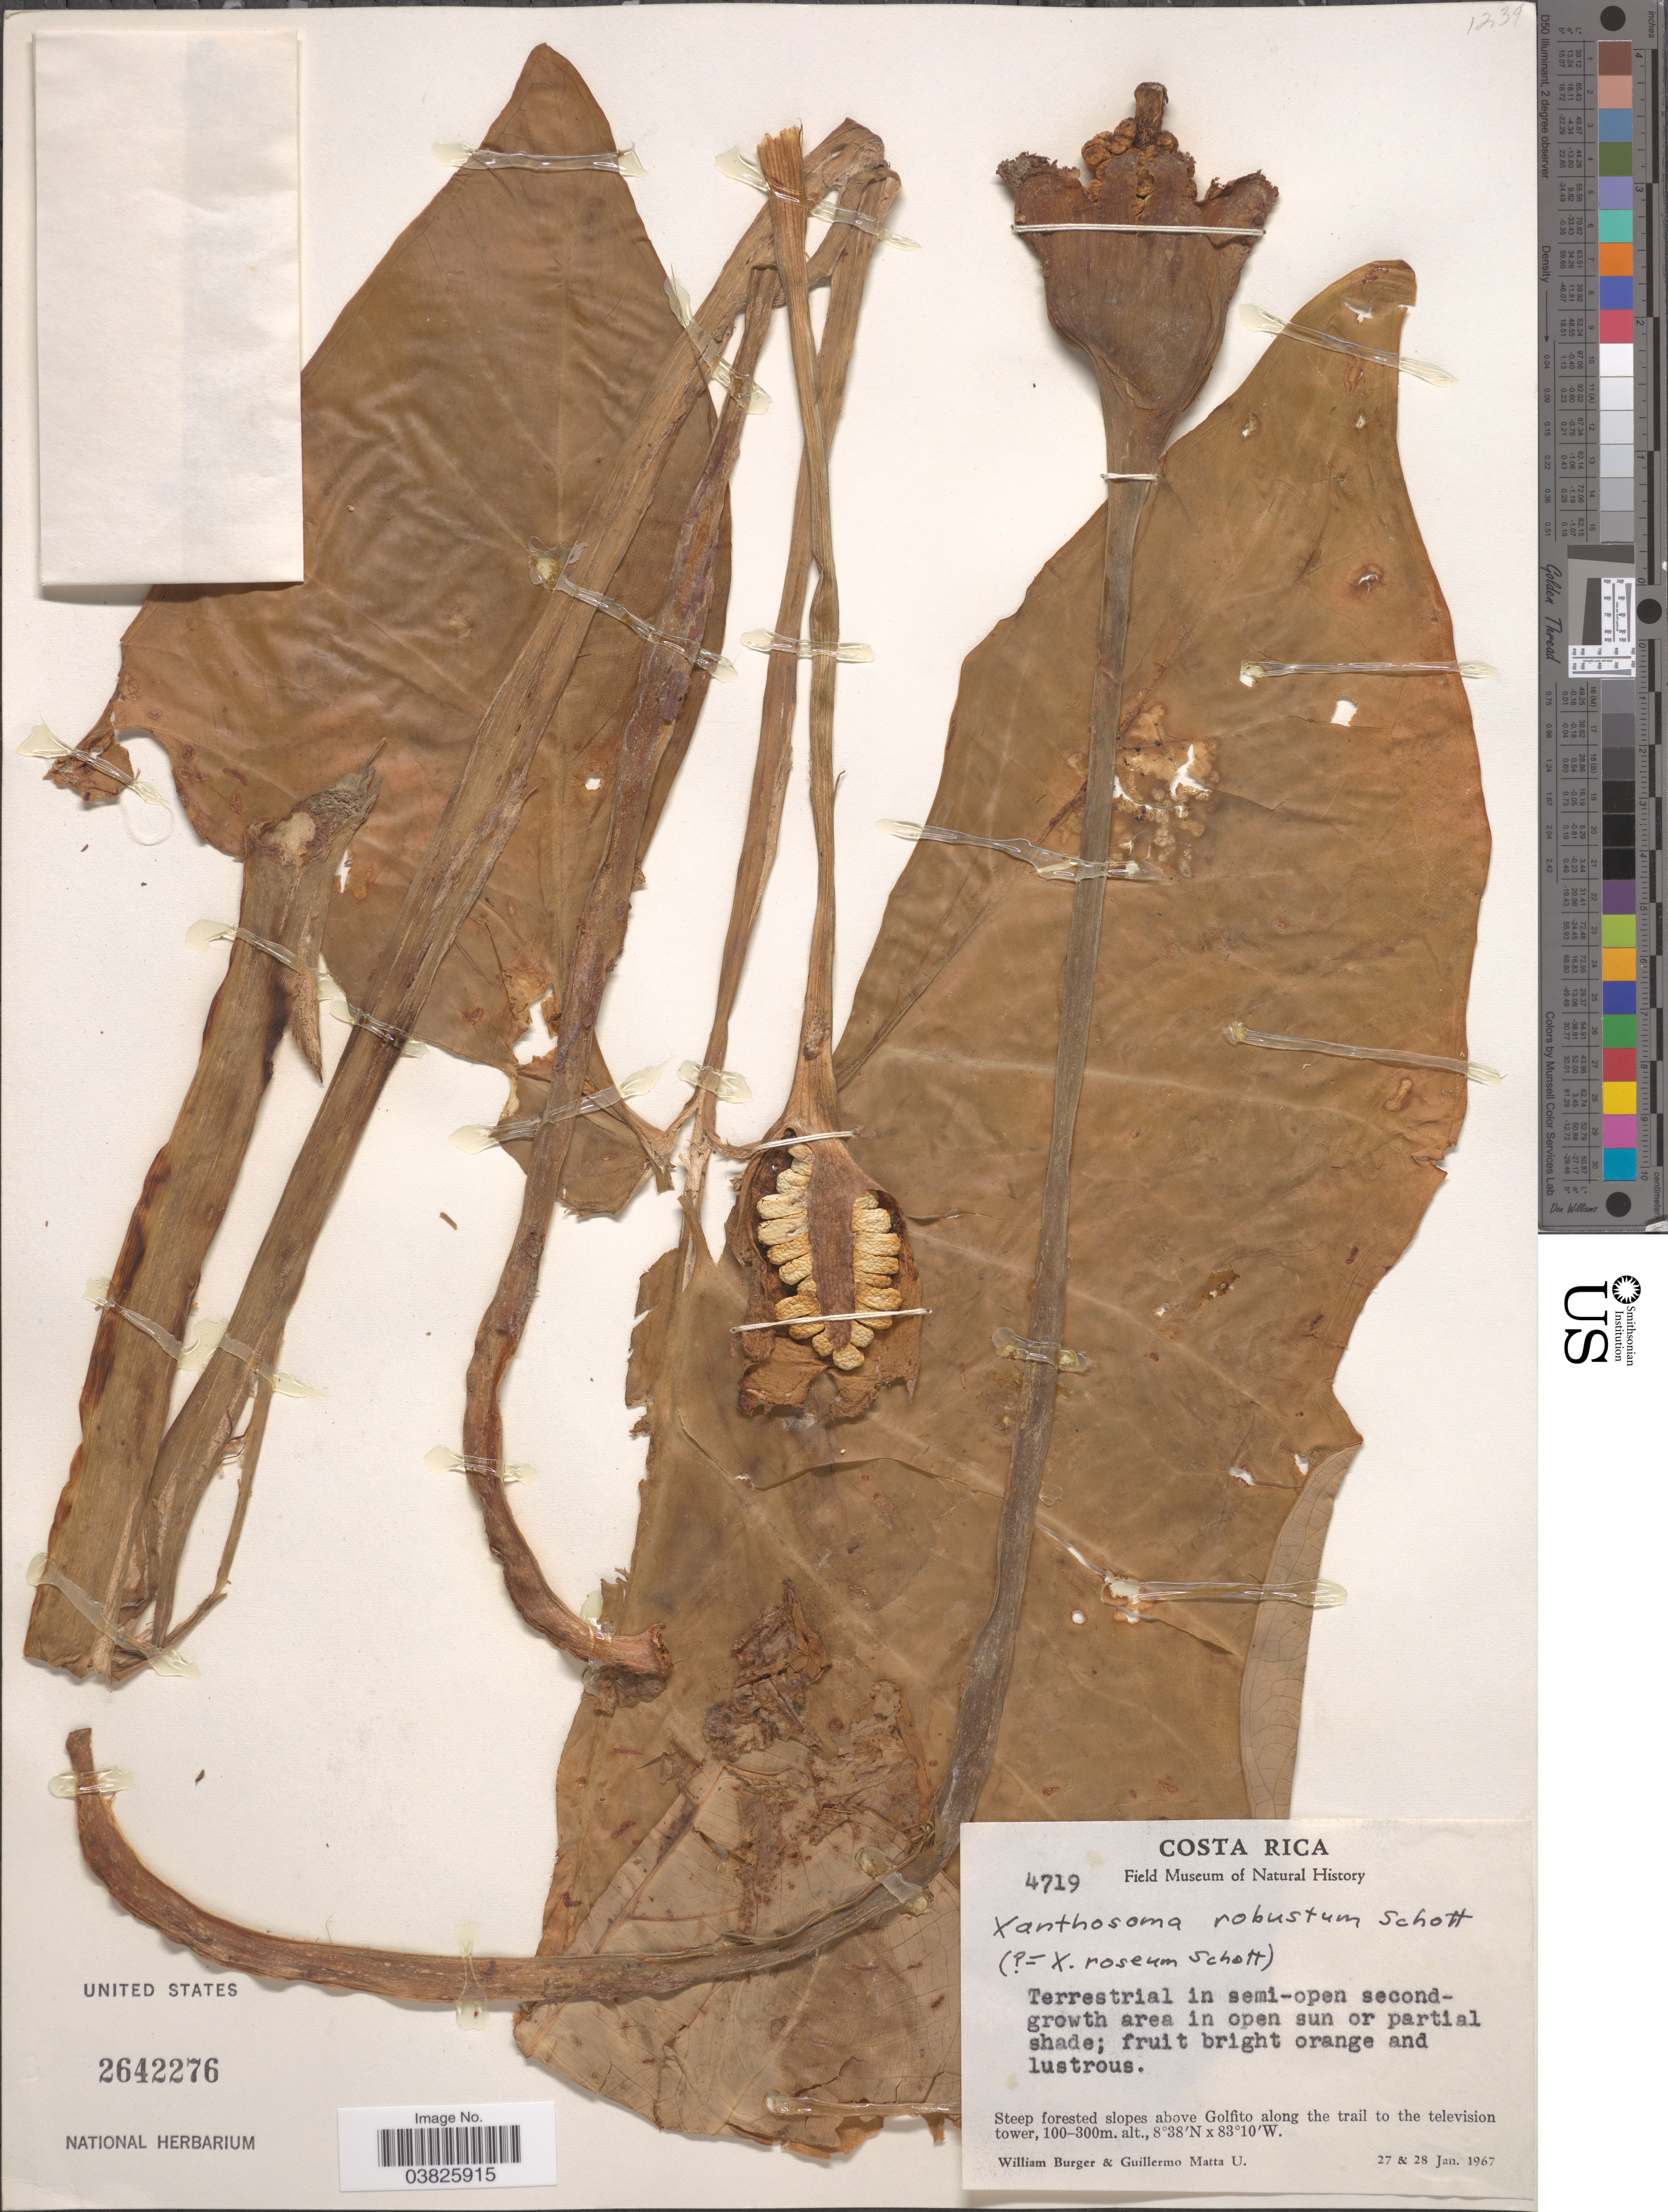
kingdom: Plantae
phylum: Tracheophyta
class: Liliopsida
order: Alismatales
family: Araceae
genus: Xanthosoma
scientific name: Xanthosoma robustum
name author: Schott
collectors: W. Burger & G. Matta U.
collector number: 4719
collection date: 1967-01-27/1967-01-28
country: Costa Rica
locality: Steep forested slopes above Golfito along the trail to the television tower.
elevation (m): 100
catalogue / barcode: US 2642276